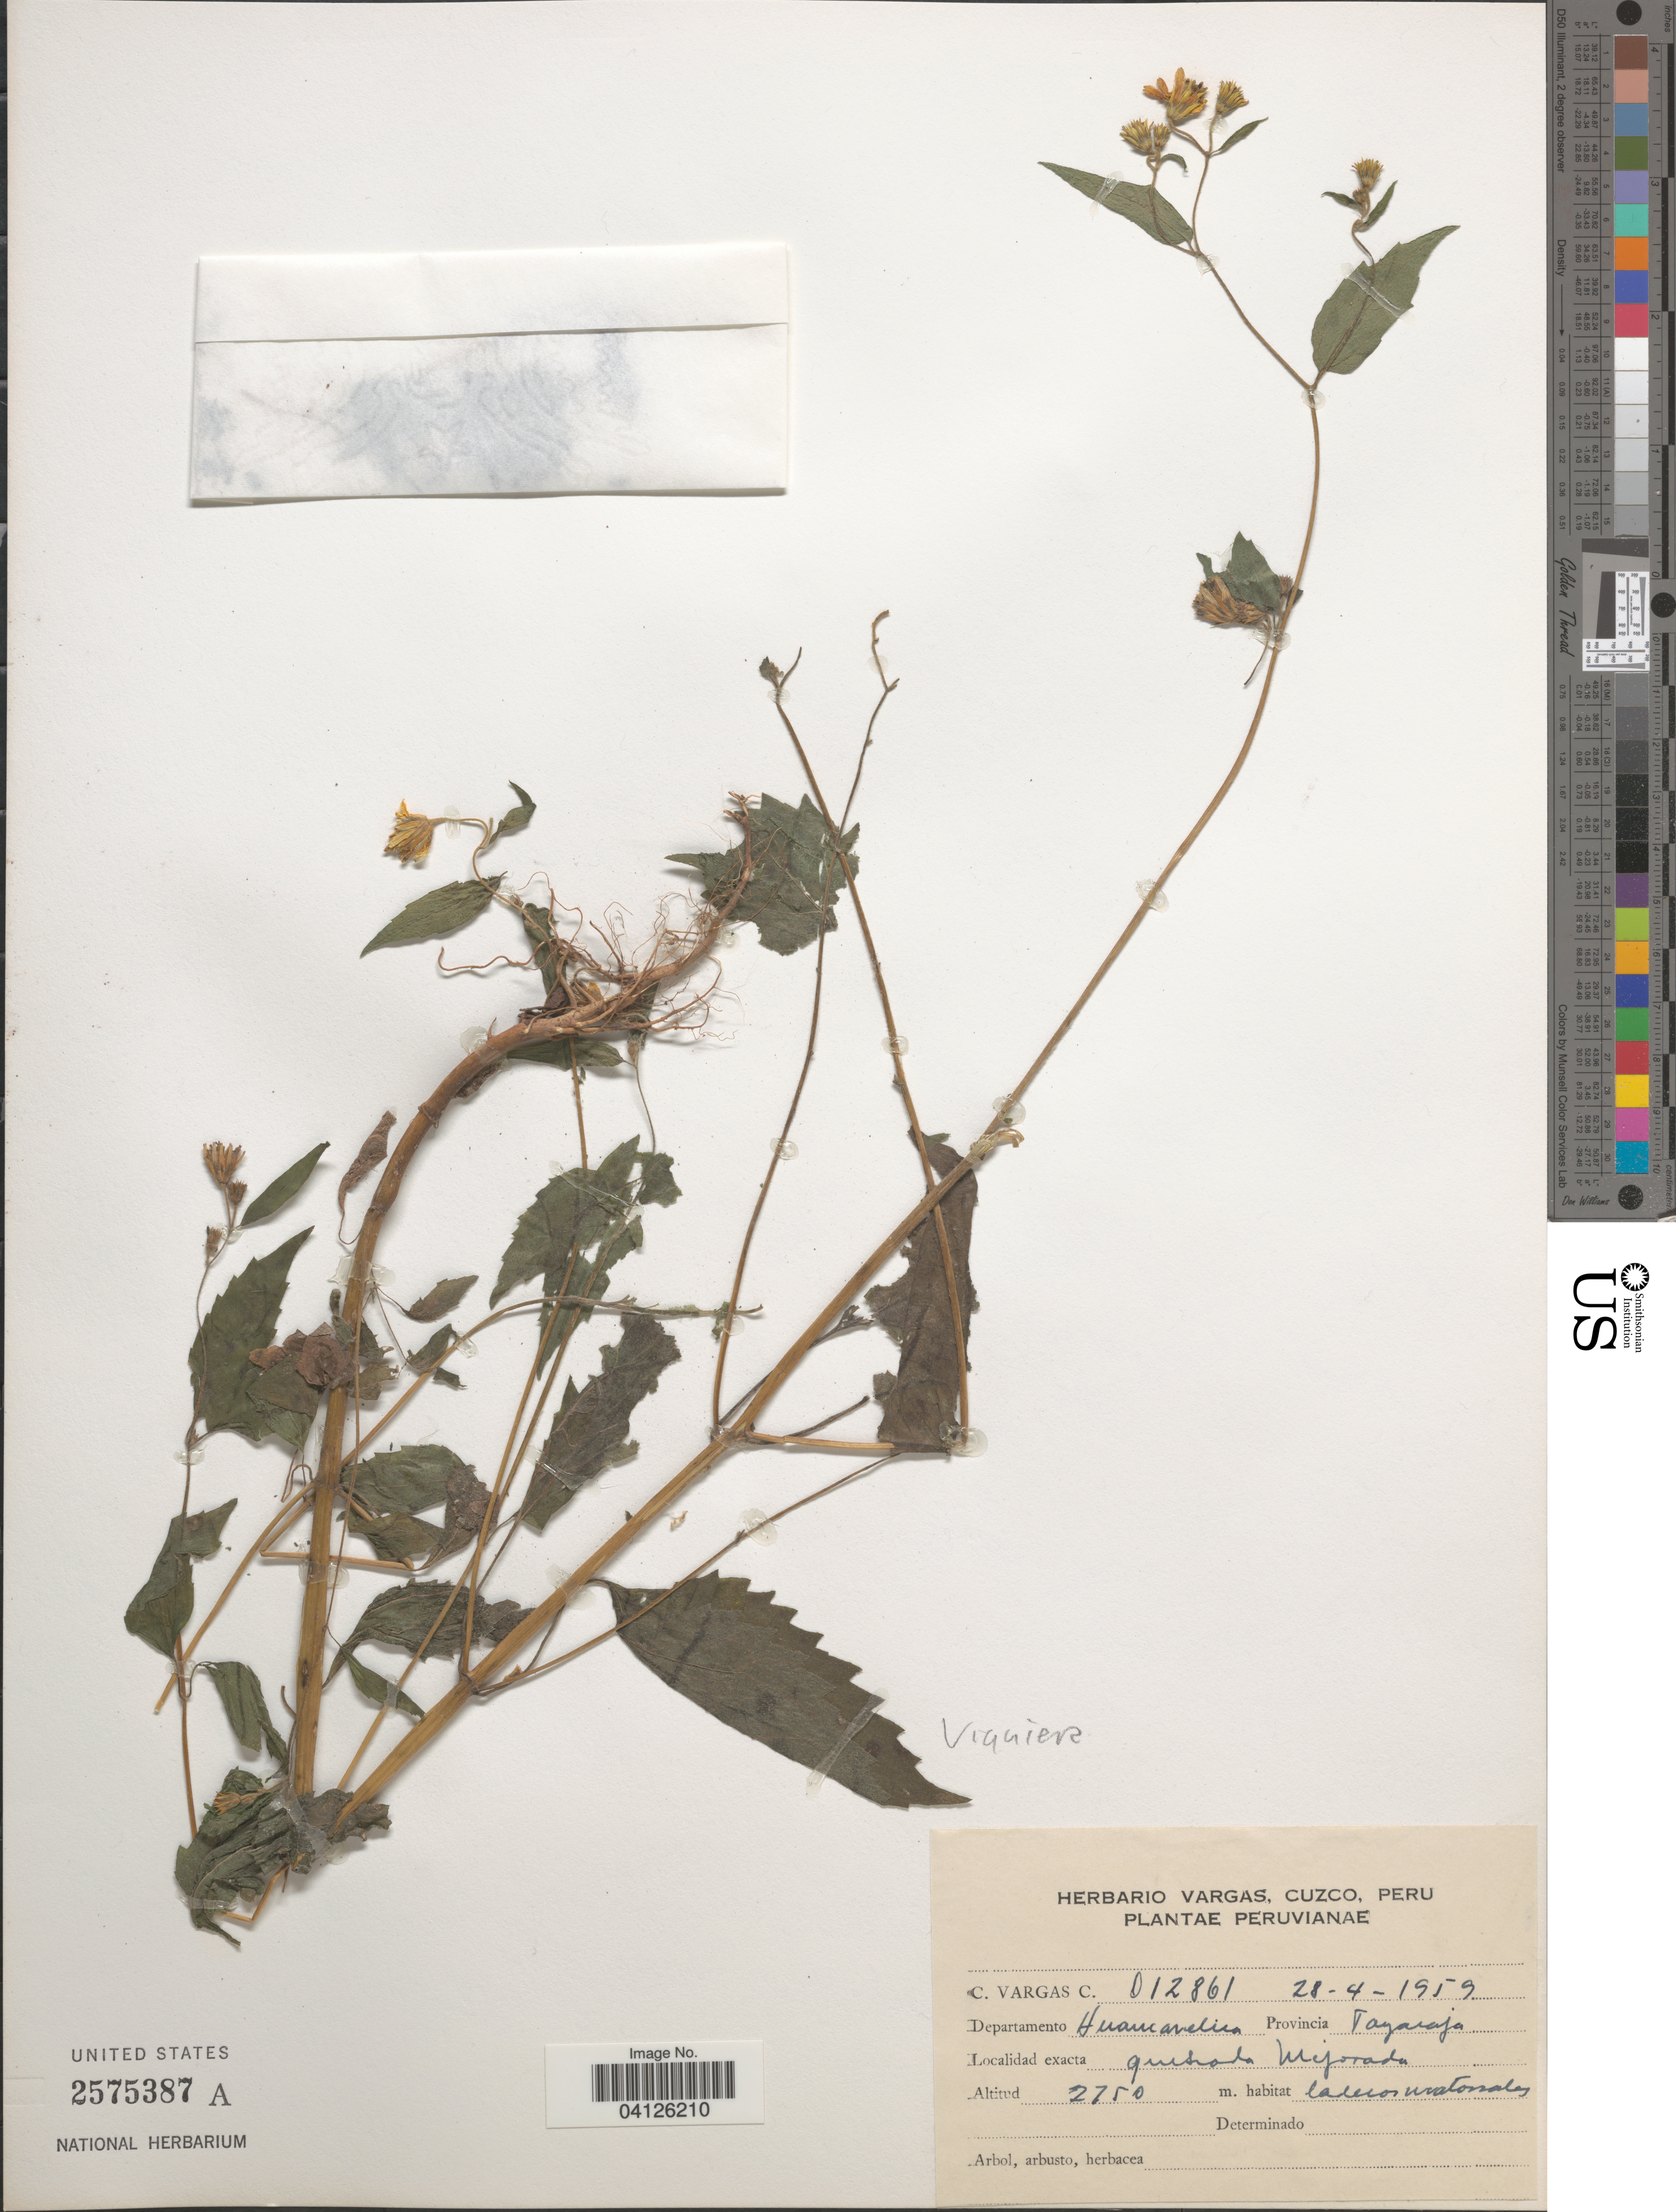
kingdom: Plantae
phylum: Tracheophyta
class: Magnoliopsida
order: Asterales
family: Asteraceae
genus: Viguiera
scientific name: Viguiera sp.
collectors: C. Vargas Calderón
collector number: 012861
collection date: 1959-04-28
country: Peru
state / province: Huancavelica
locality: Peruvianae. Departamento Huancavelica Provincia Tayacaja. Quebrada Mejorada.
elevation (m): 2750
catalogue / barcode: US 2575387A